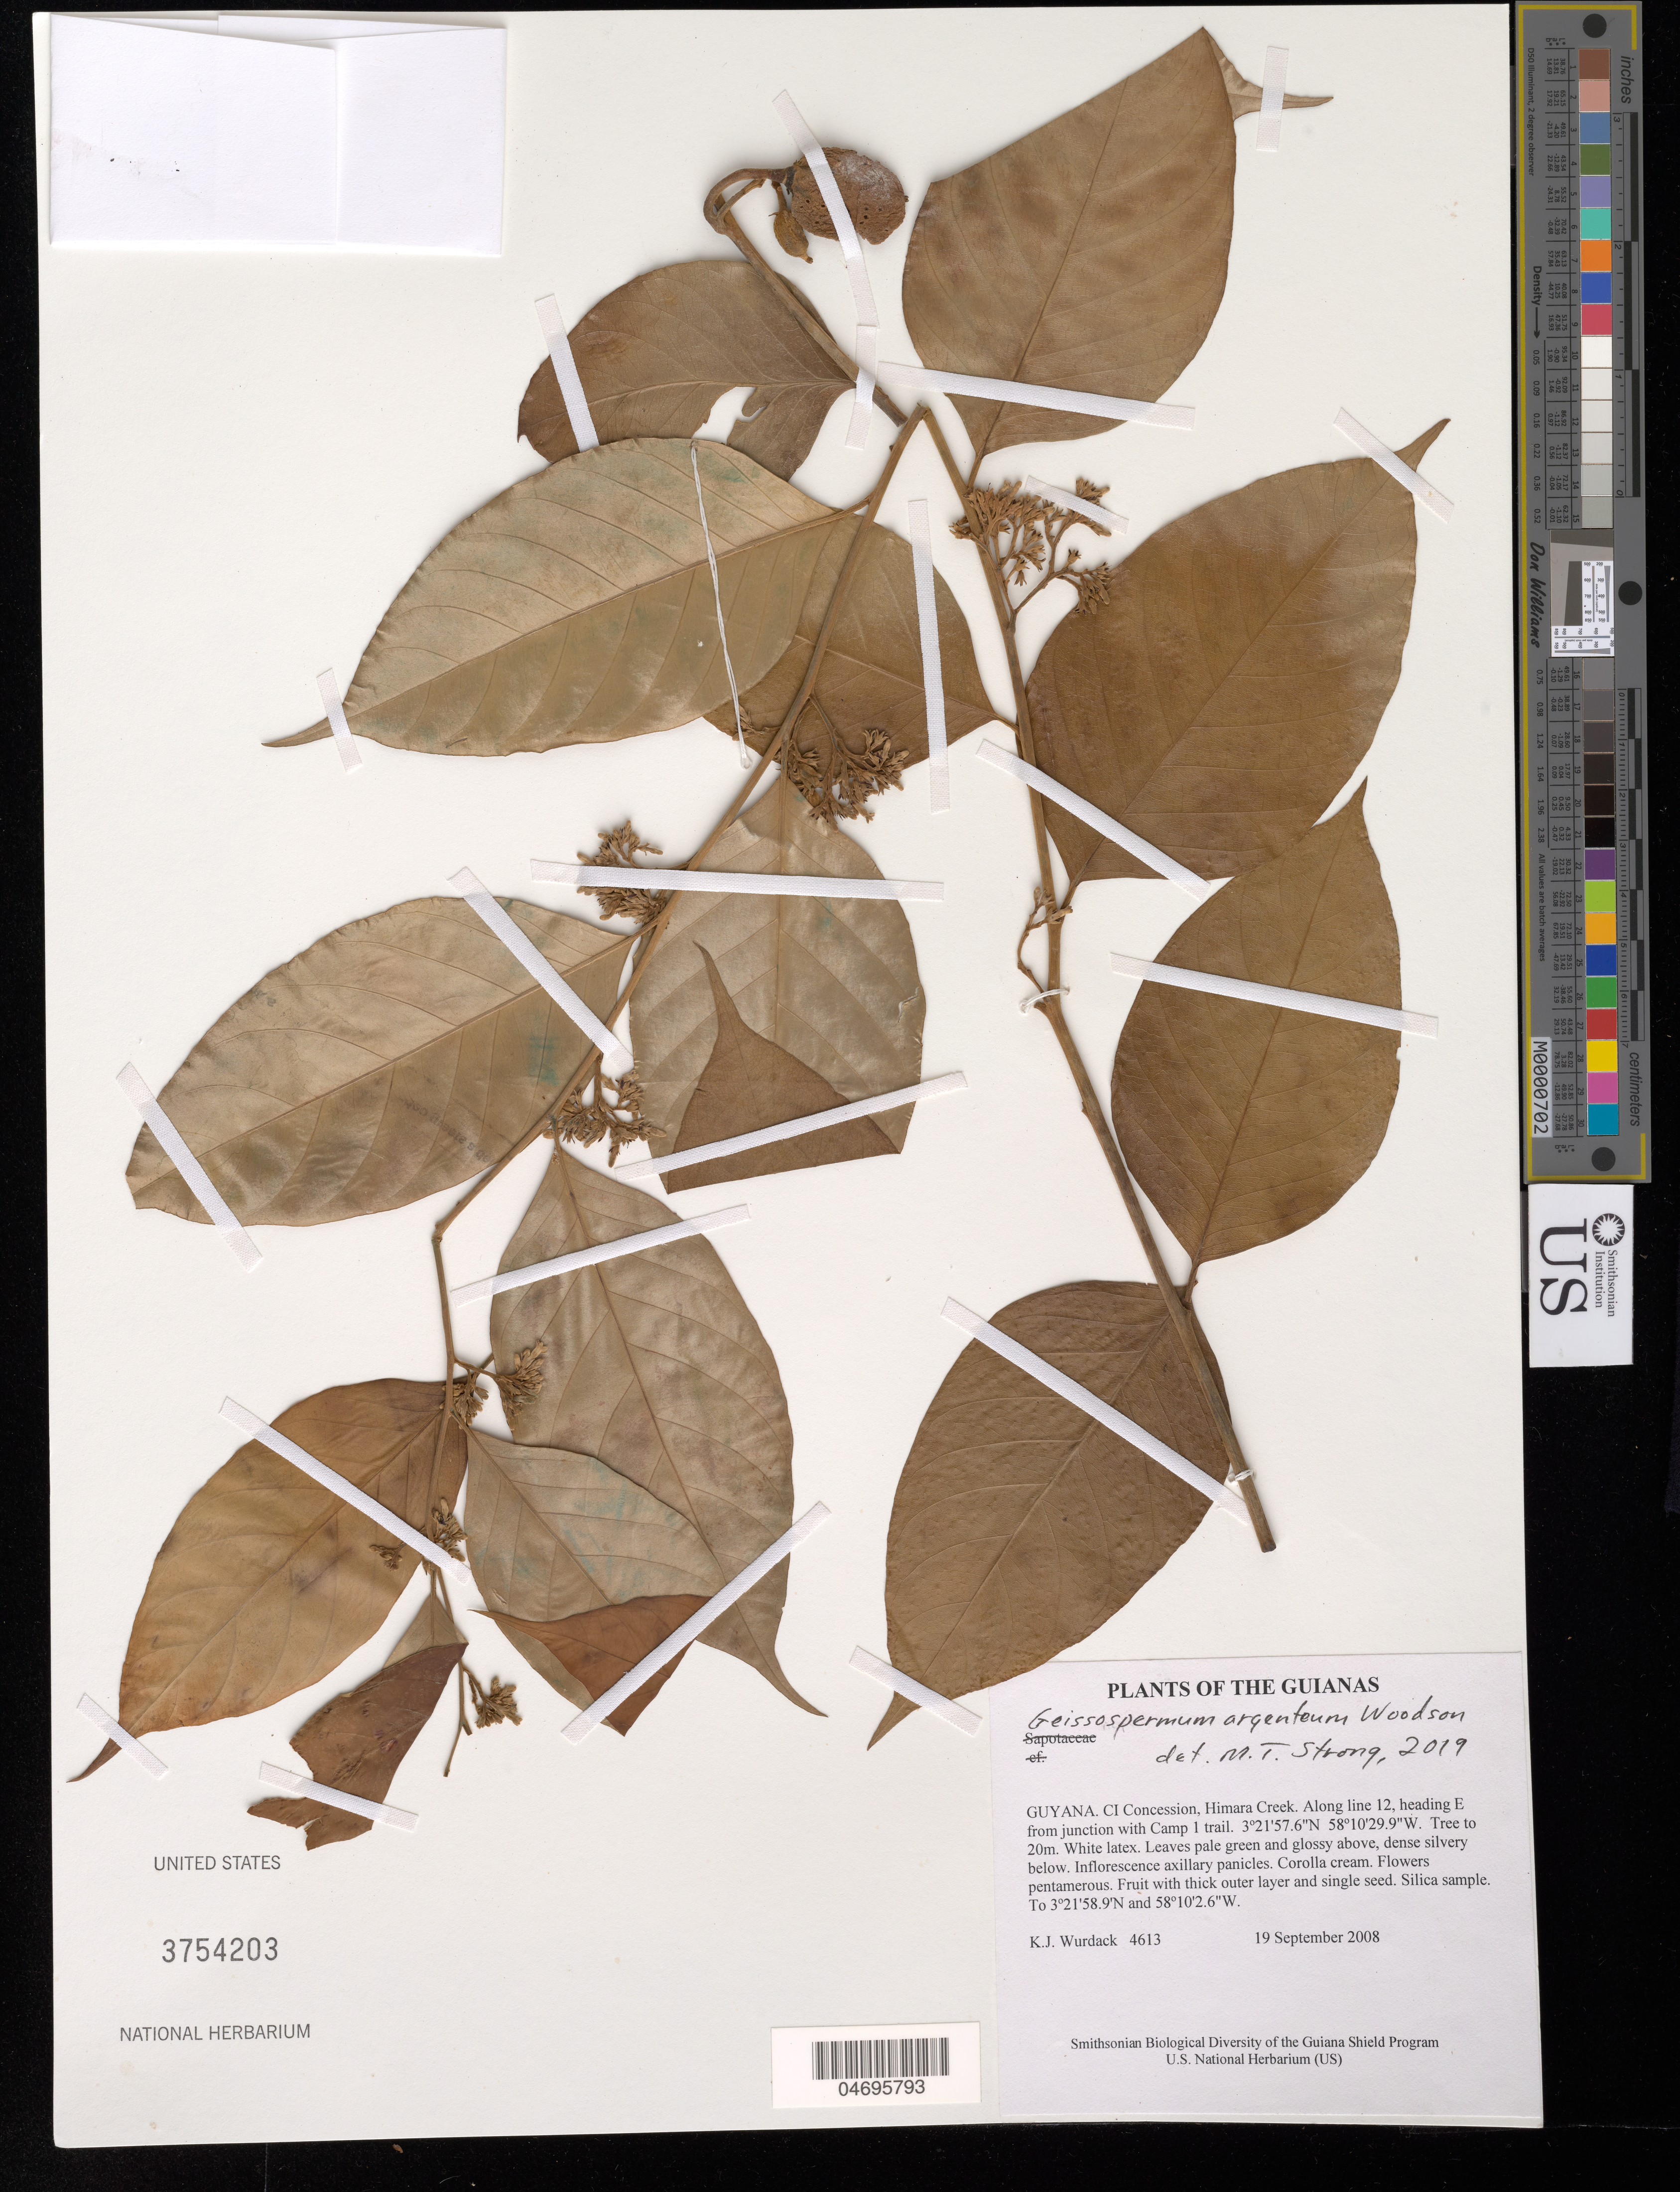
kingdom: Plantae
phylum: Tracheophyta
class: Magnoliopsida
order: Gentianales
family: Apocynaceae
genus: Geissospermum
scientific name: Geissospermum argenteum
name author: Woodson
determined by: Strong, Mark T., (BOT), Smithsonian Institution - National Museum of Natural History (UNITED STATES)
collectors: K. Wurdack, K. M. Redden, A. Rodriguez, C. Perry, P. Ragnauth, N. John, H. James & H. Simon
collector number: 4613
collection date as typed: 19 September 2008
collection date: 2008-09-19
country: Guyana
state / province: U. Takutu-U. Essequibo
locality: CI Concession, Himara Creek. Along line 12, heading E from junction with Camp 1 trail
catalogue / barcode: US 3754203